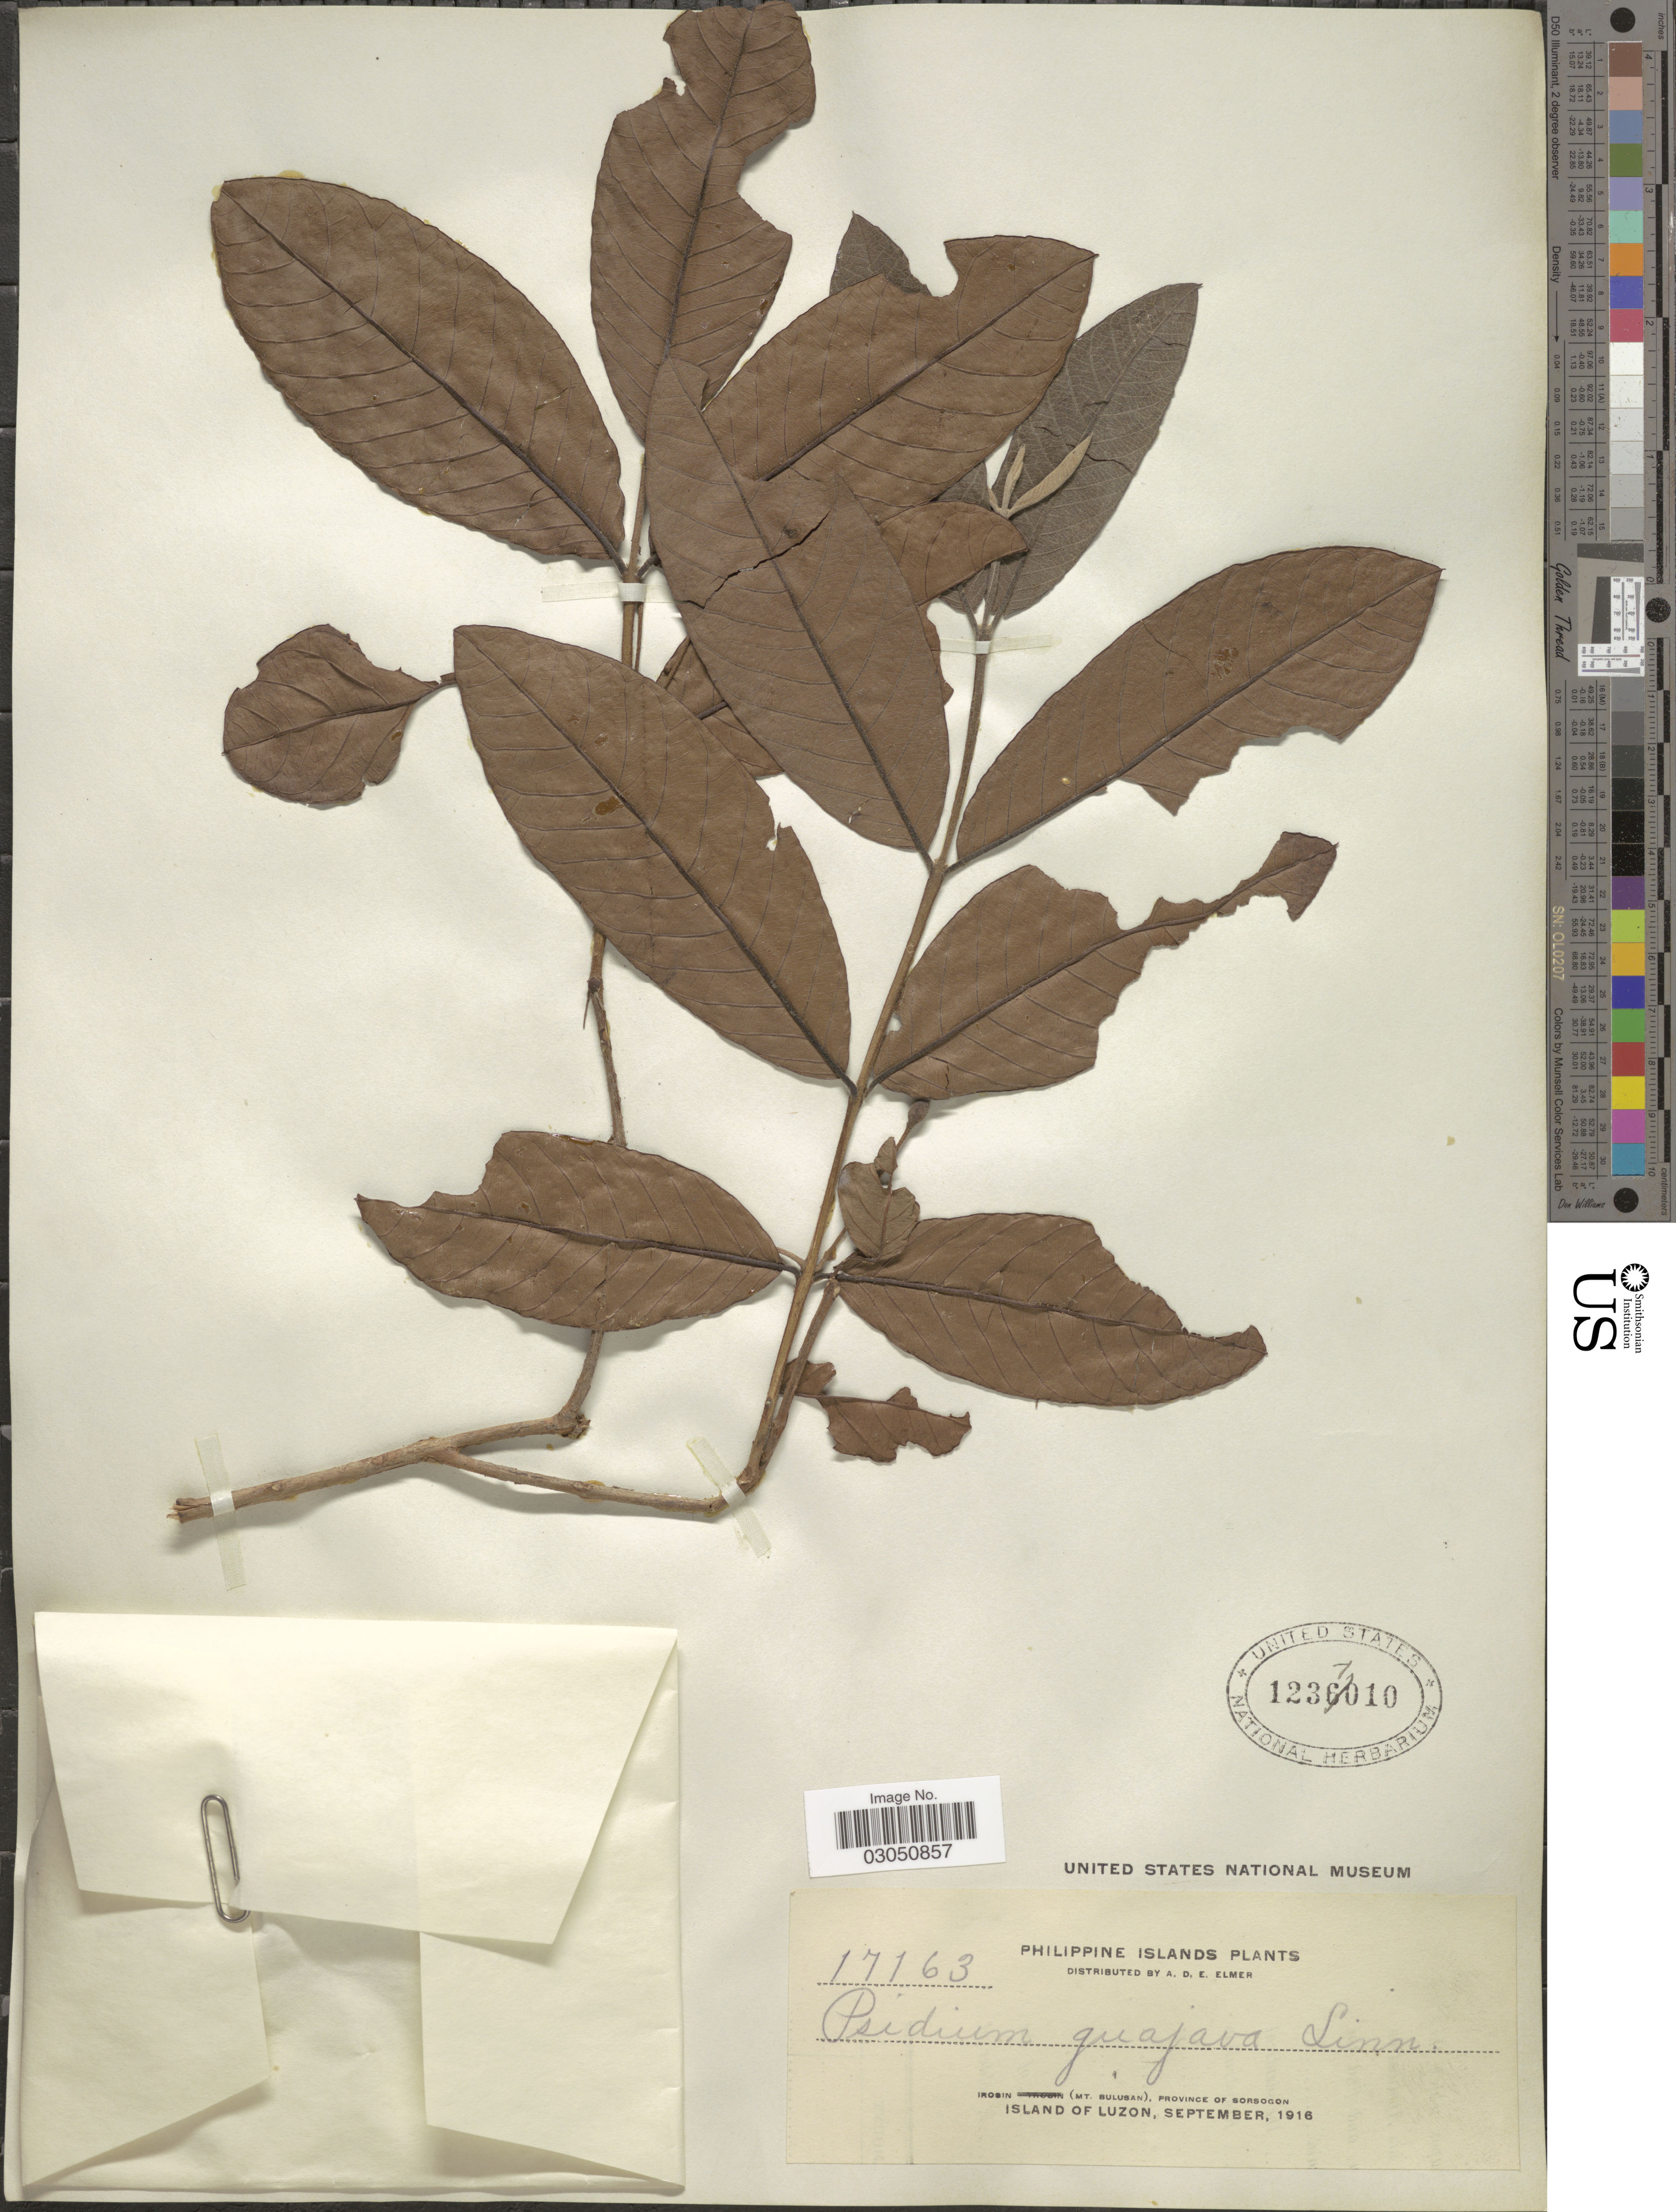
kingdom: Plantae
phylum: Tracheophyta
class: Magnoliopsida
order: Myrtales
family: Myrtaceae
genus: Psidium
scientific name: Psidium guajava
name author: L.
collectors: A. D. E. Elmer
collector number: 17163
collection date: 1916-09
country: Philippines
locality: Philippine Islands. Irosin (Mt. Bulusan), Province of Sorsogon. Island of Luzon.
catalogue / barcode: US 1237010